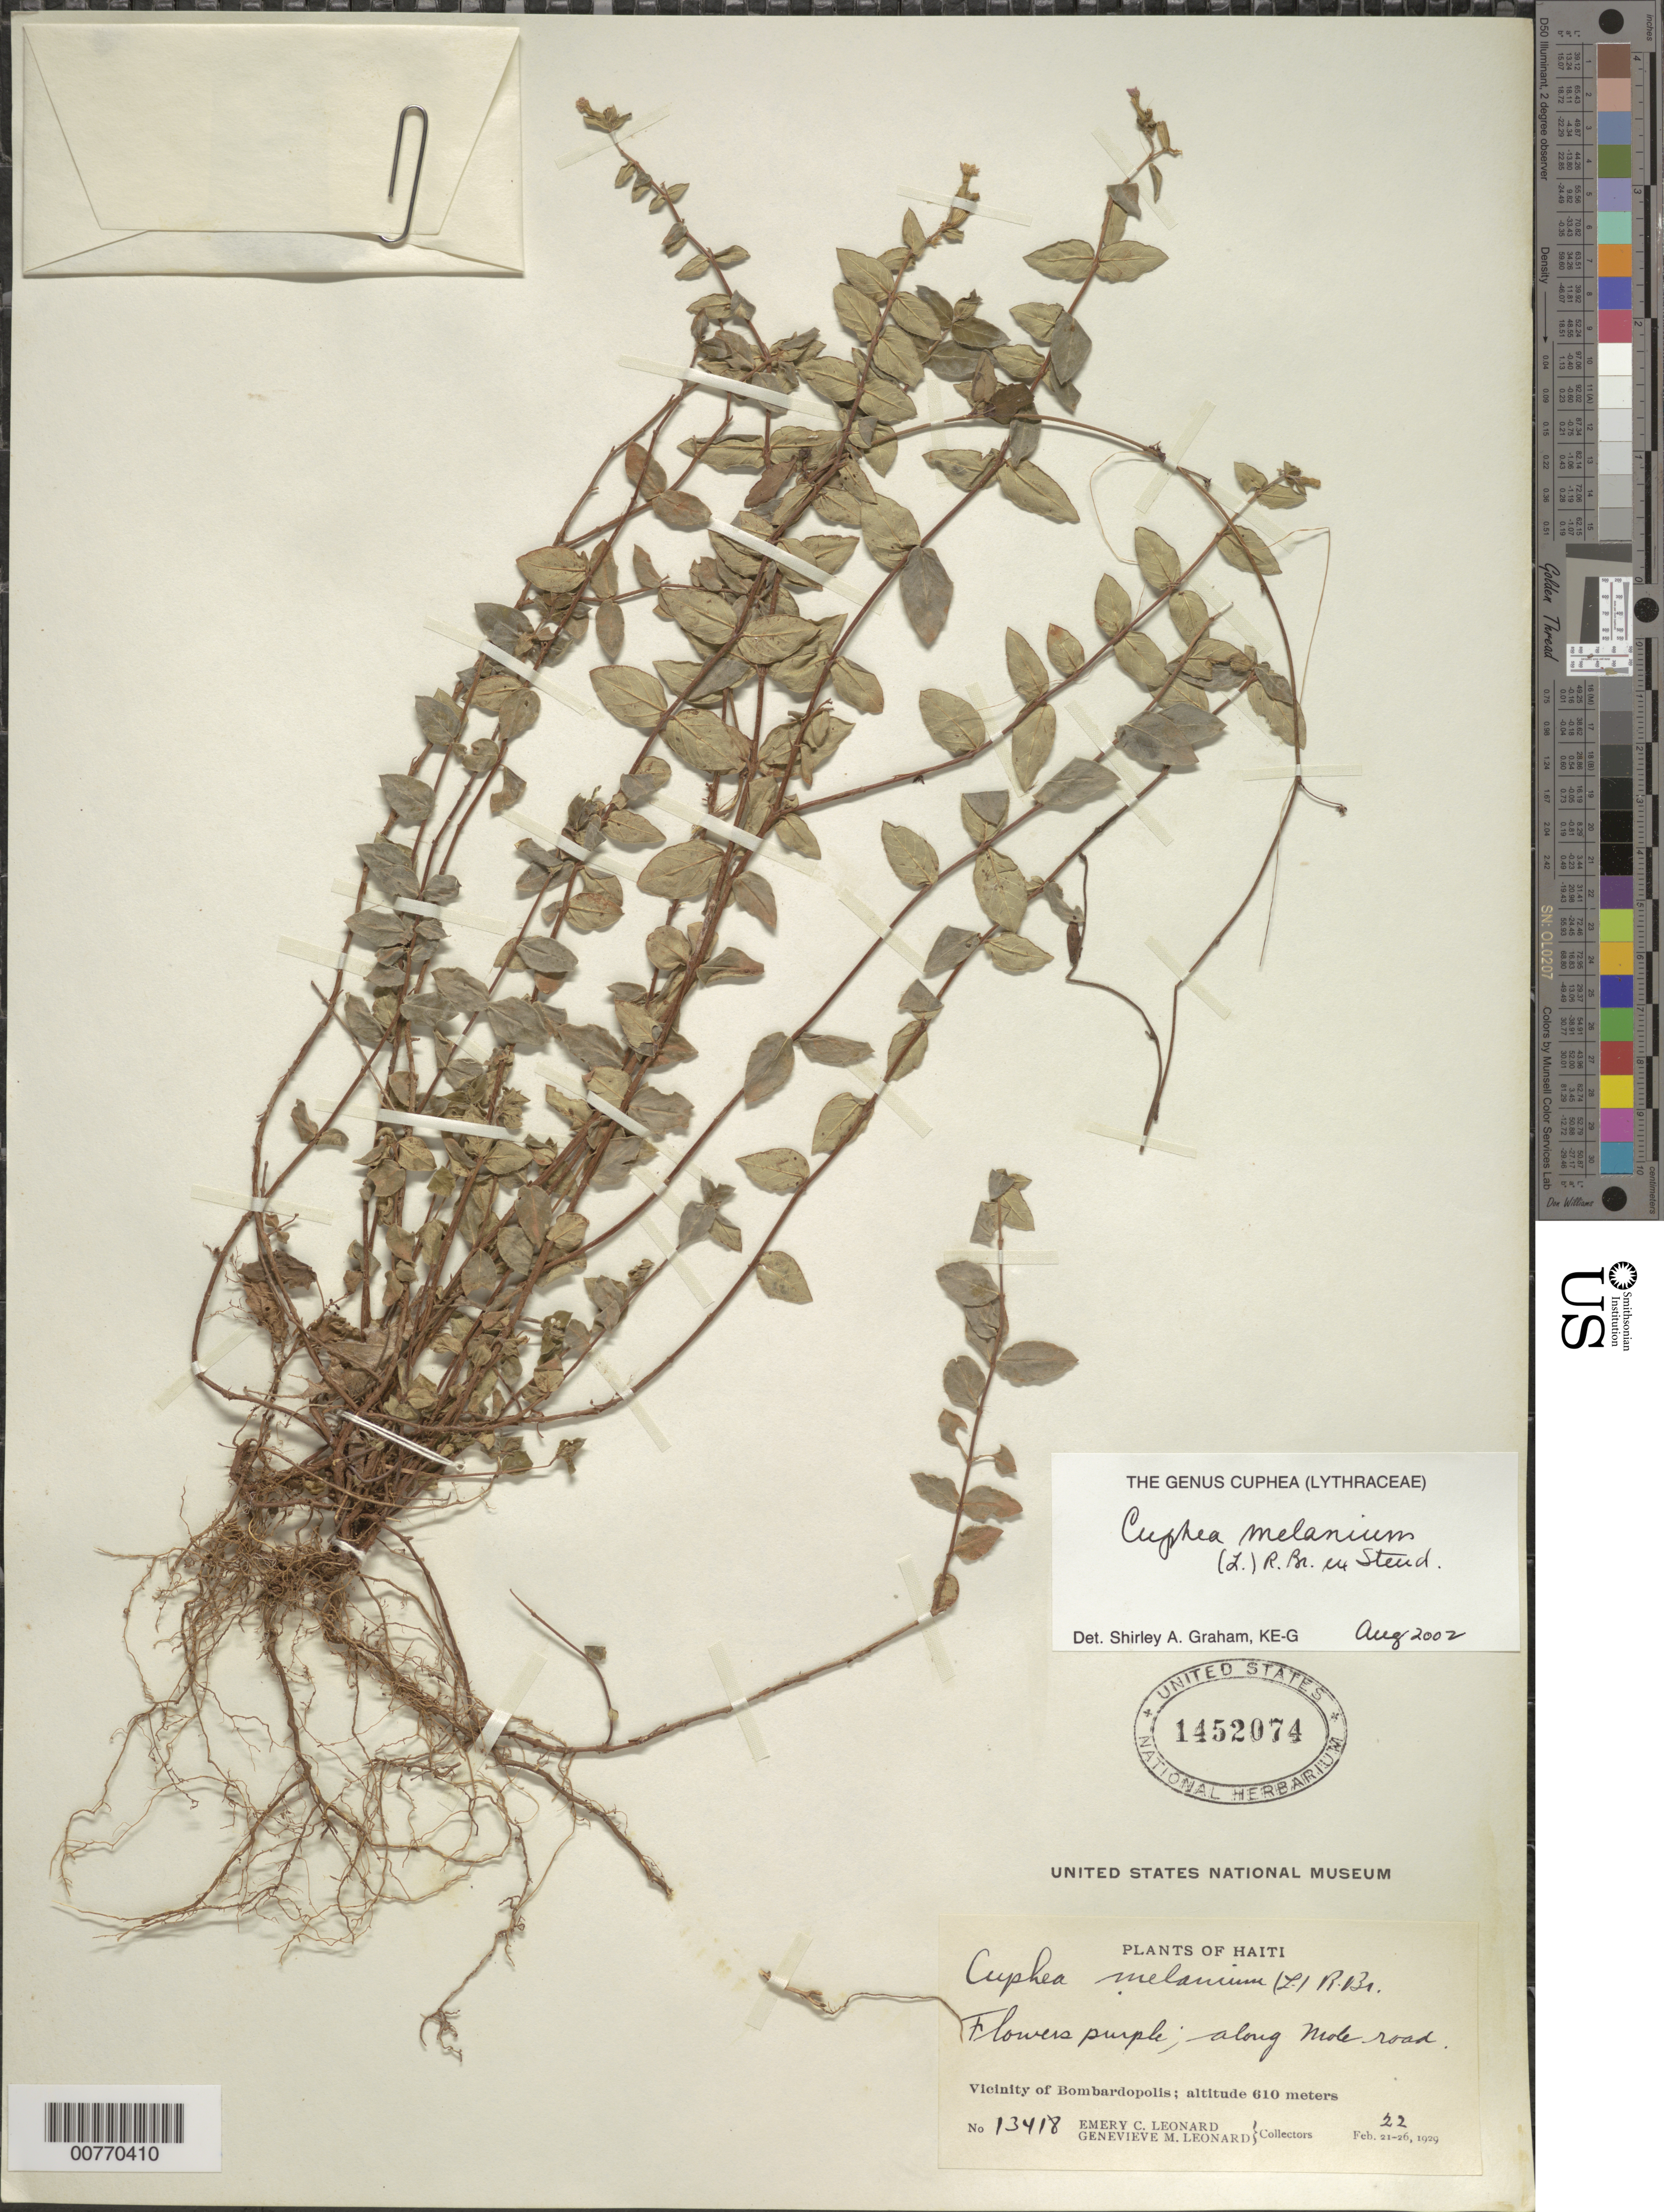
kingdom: Plantae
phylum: Tracheophyta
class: Magnoliopsida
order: Myrtales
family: Lythraceae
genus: Cuphea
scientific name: Cuphea melanium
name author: (L.) Cramer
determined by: Graham, Shirley Ann Tousch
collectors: E. C. Leonard & G. M. Leonard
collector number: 13418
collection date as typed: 22 Feb 1929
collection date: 1929-02-22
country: Haiti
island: Hispaniola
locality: Vicinity of Bombardopolis, along Mole road.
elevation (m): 610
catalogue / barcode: US 1452074